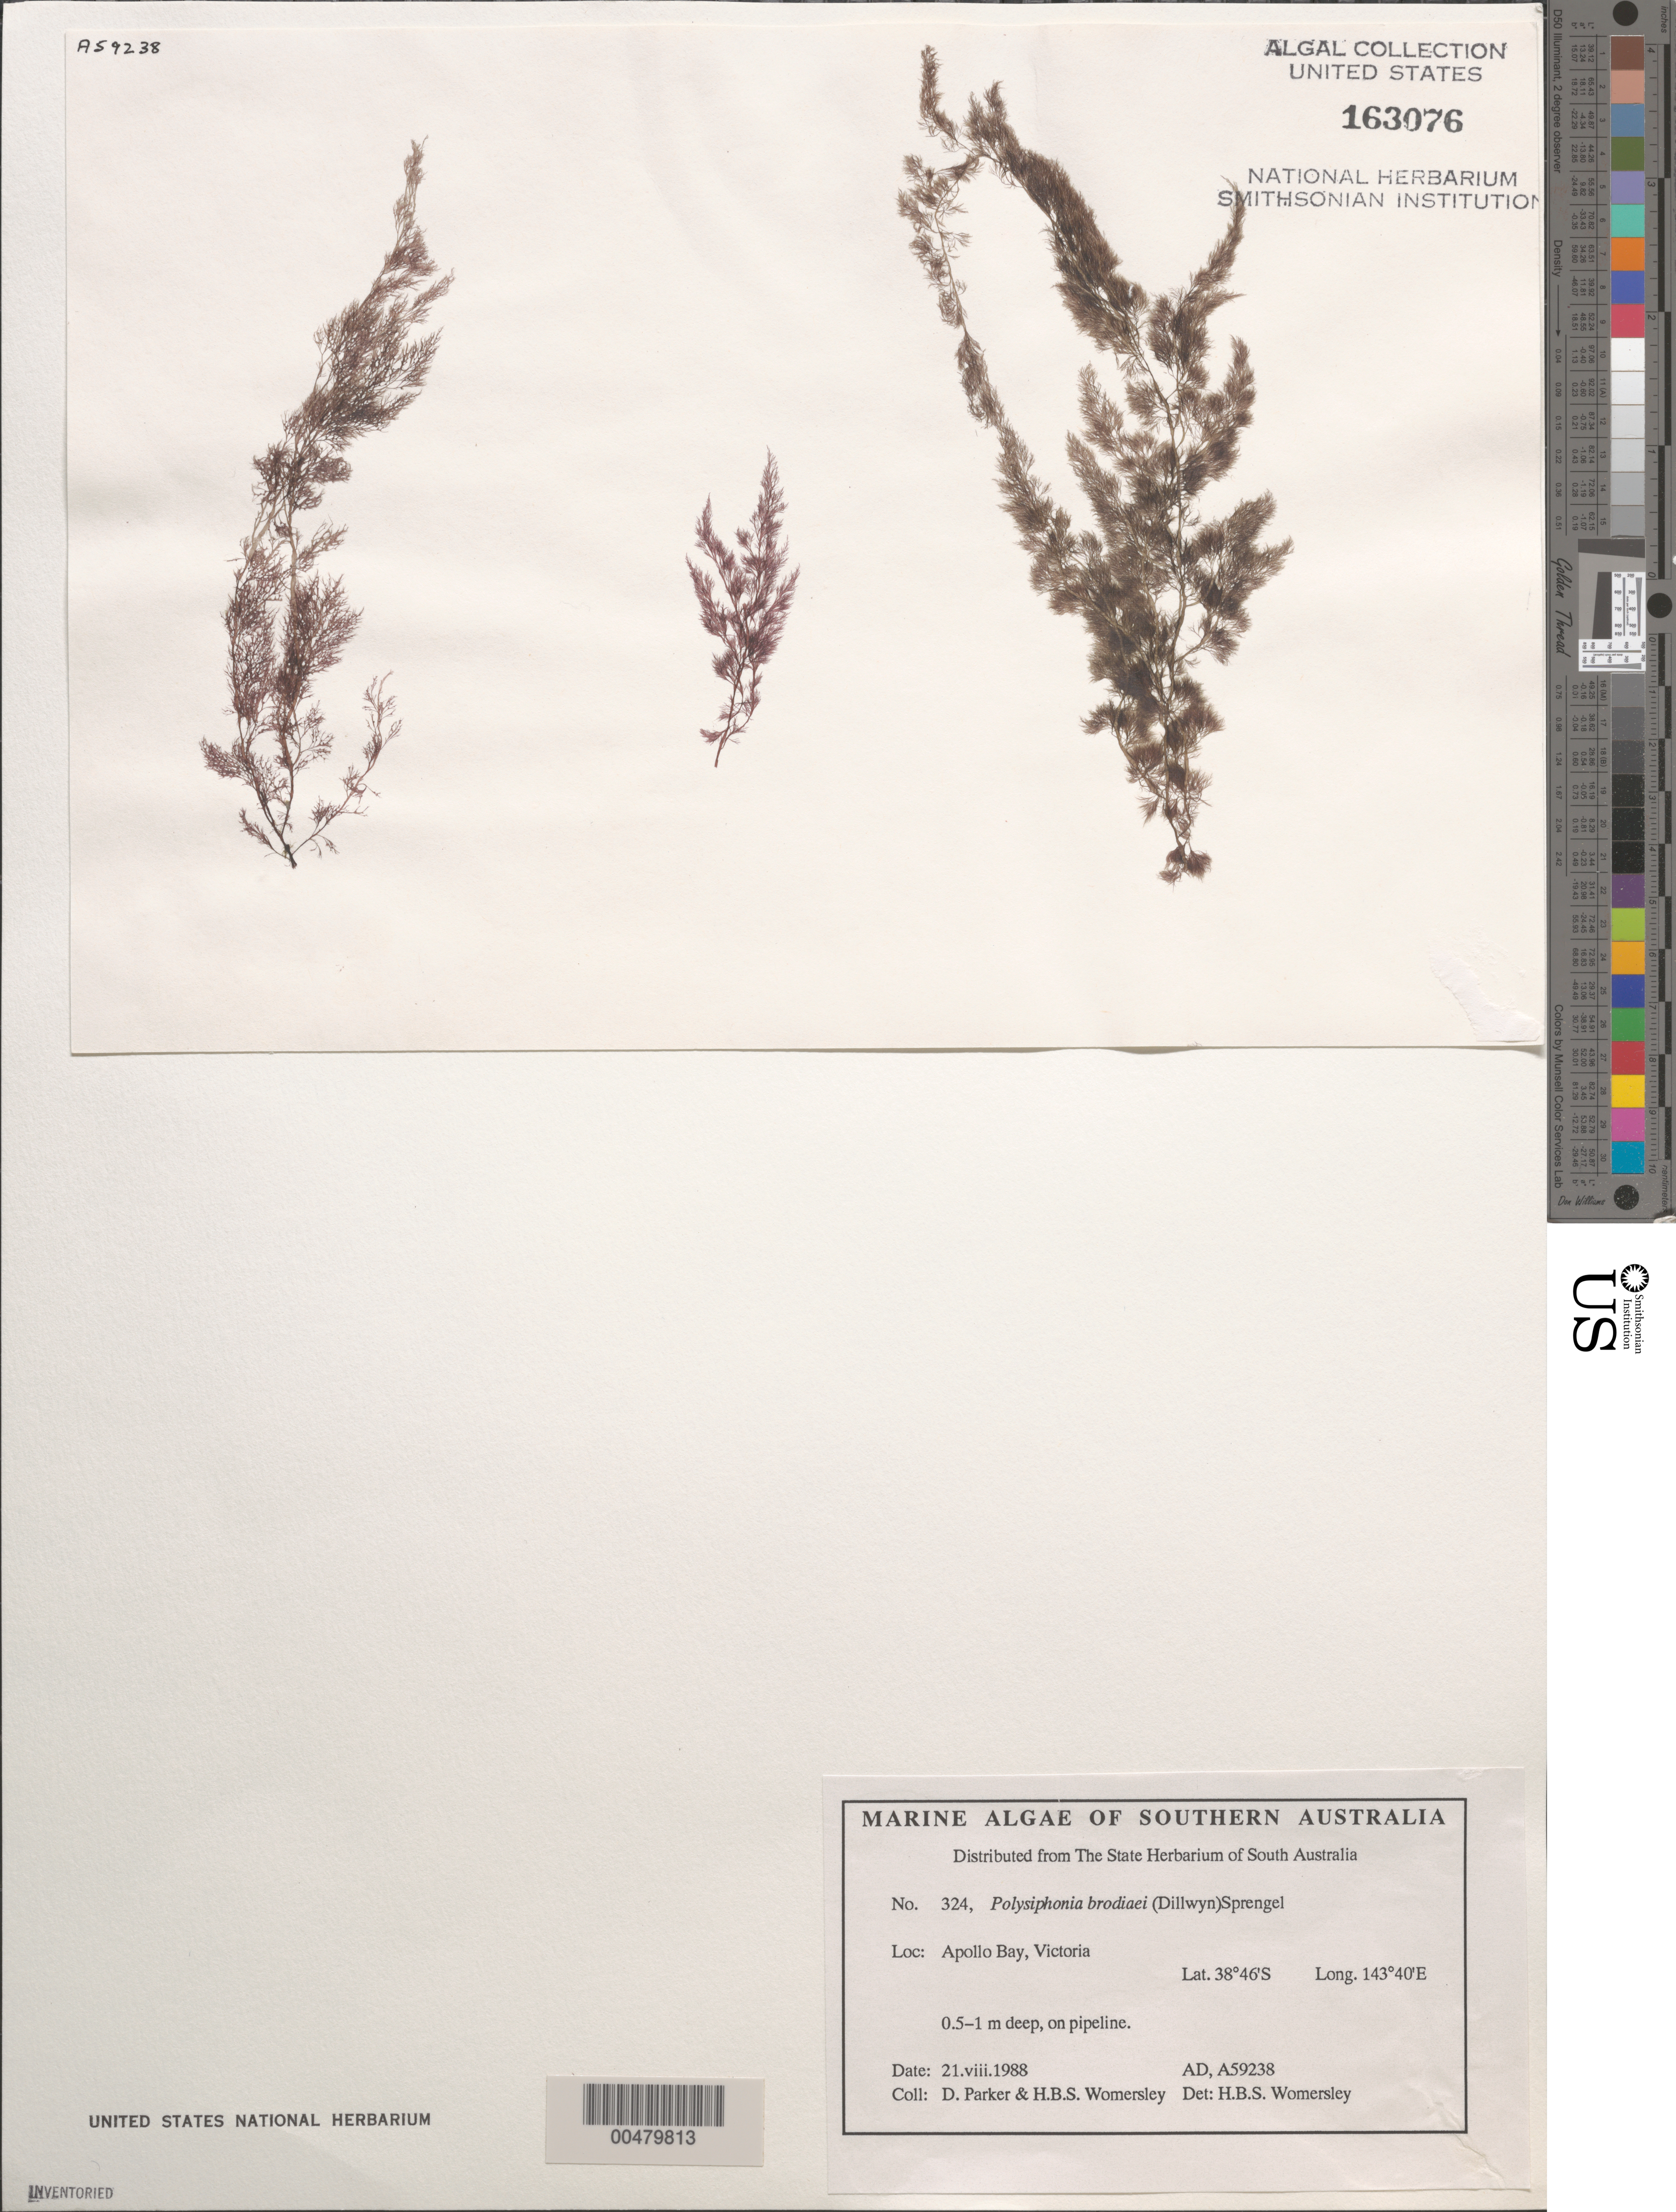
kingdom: Plantae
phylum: Rhodophyta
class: Florideophyceae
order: Ceramiales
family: Rhodomelaceae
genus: Polysiphonia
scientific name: Polysiphonia subulata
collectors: D. Parker & H. B. S. Womersley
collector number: Ad A59238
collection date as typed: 21 Aug 1988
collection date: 1988-08-21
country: Australia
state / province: Victoria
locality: Apollo bay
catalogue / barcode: US 163076